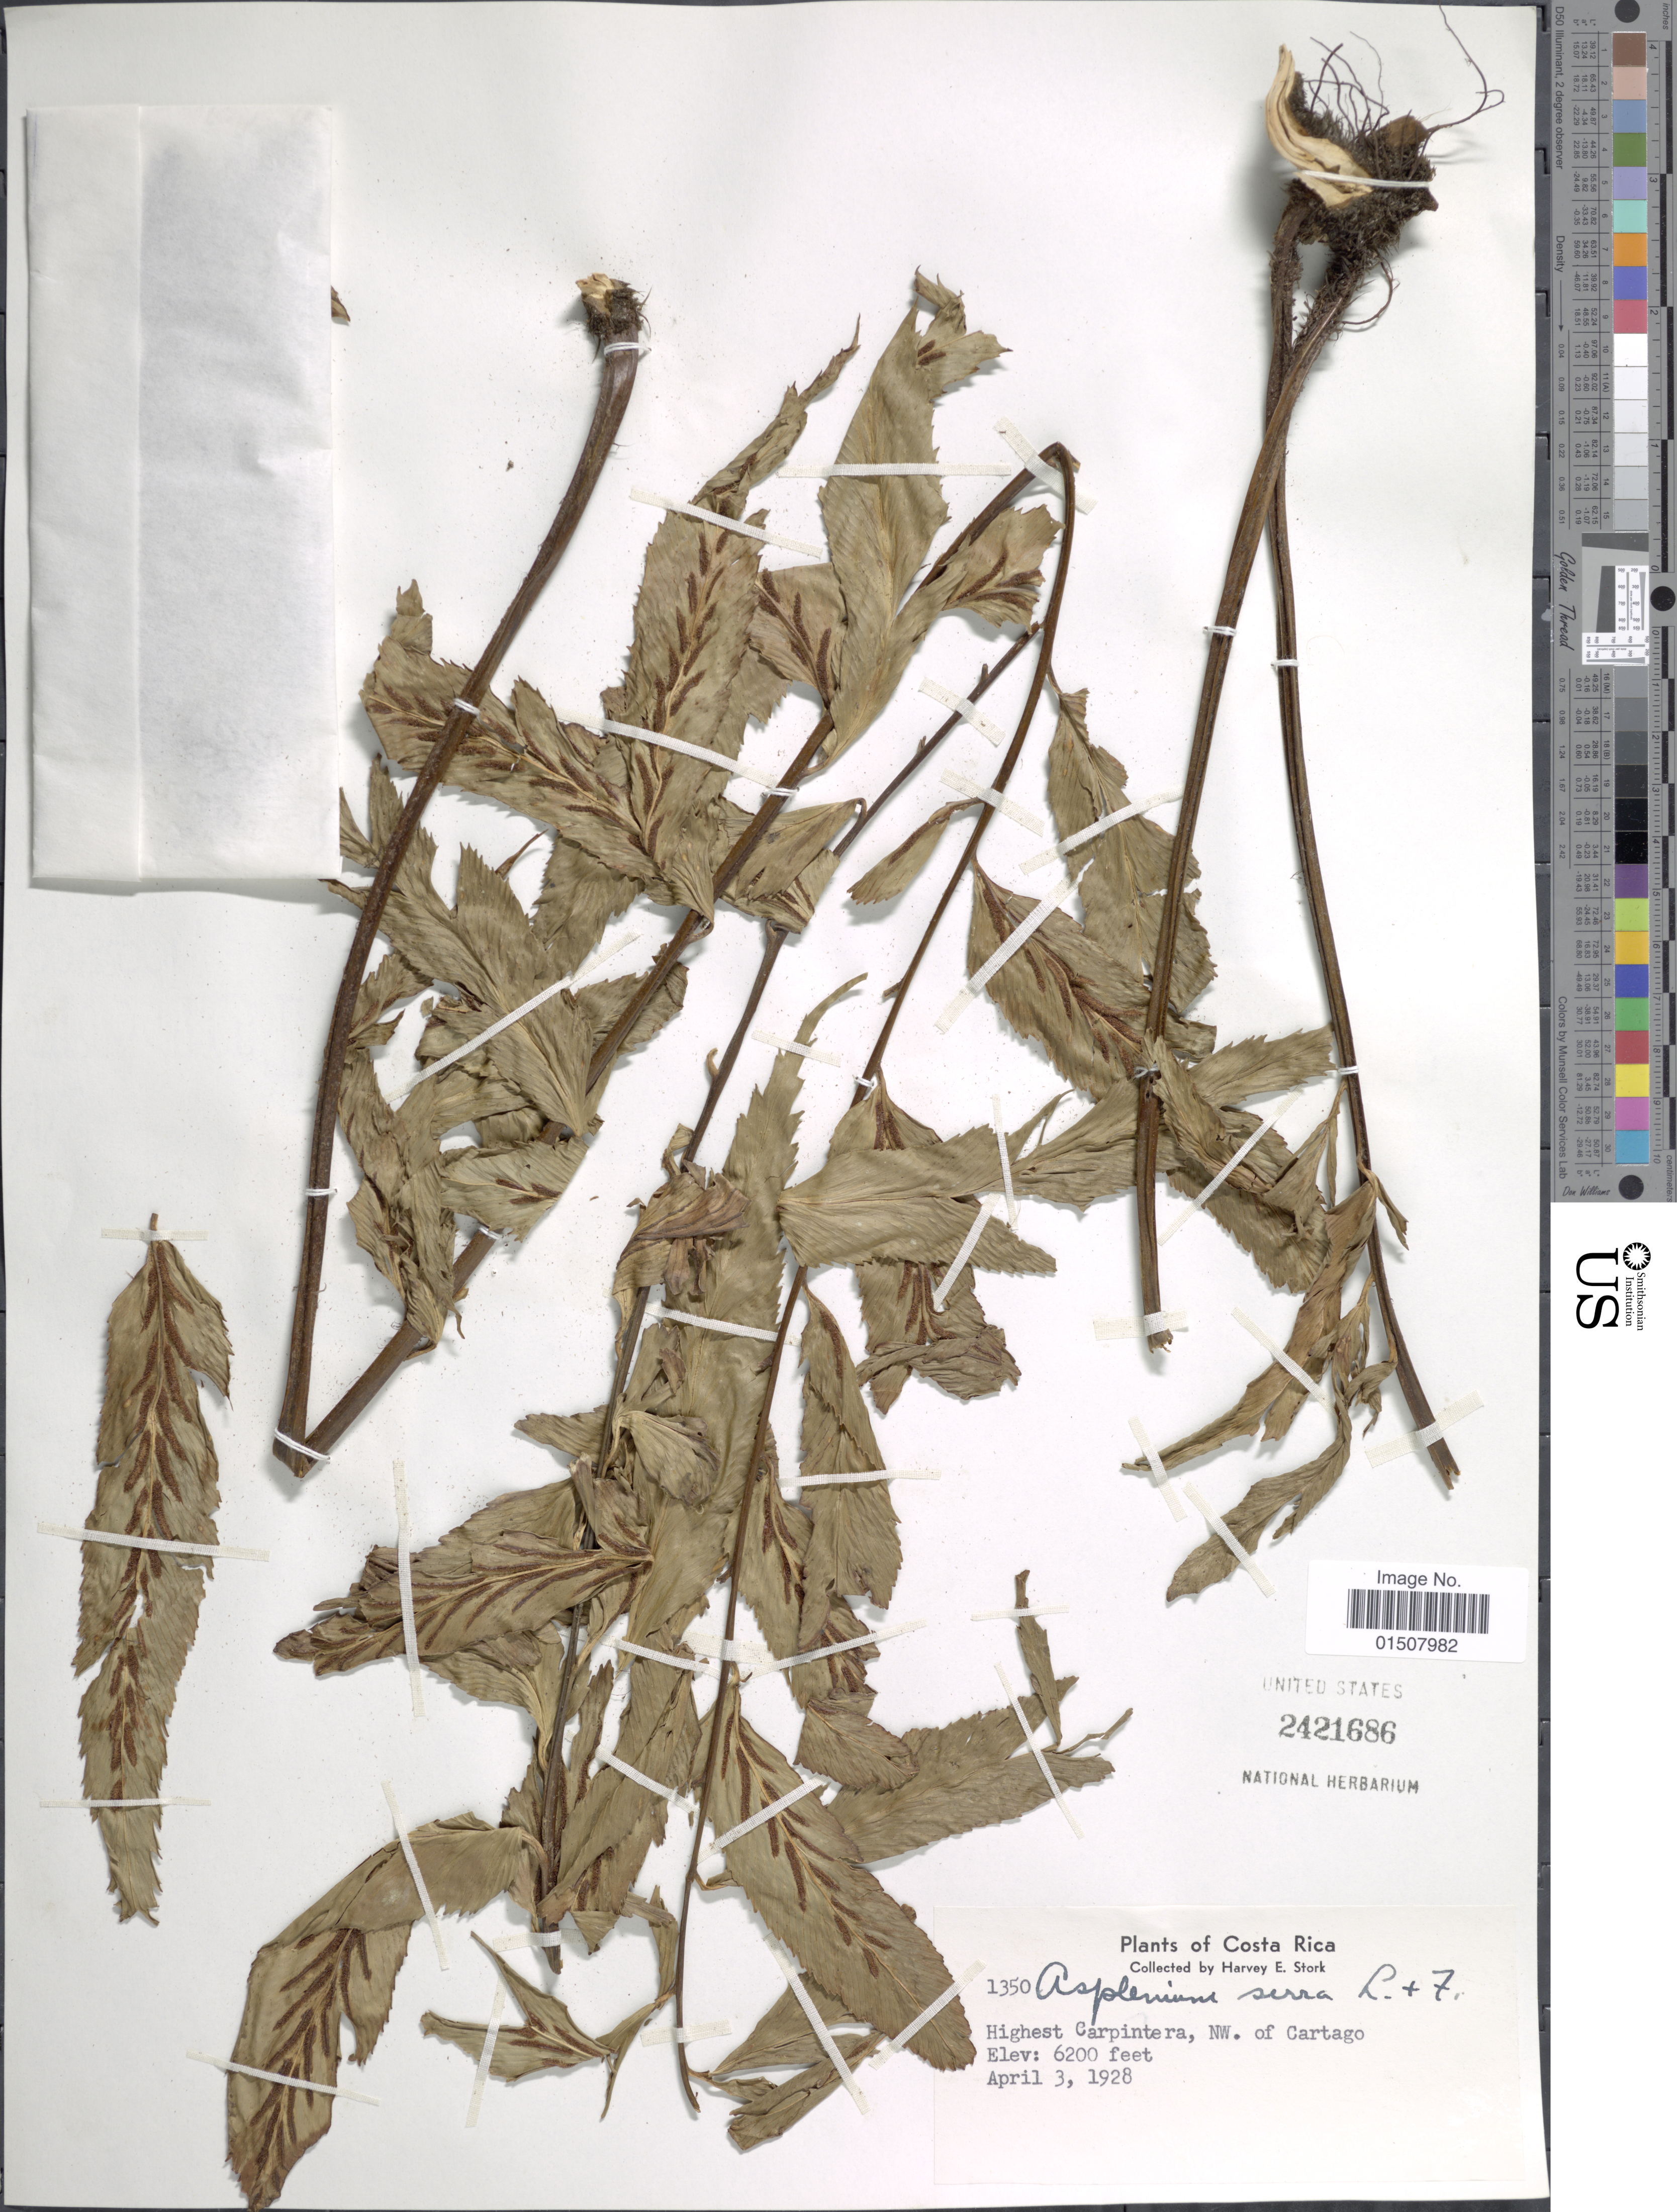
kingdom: Plantae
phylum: Tracheophyta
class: Polypodiopsida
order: Polypodiales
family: Aspleniaceae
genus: Asplenium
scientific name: Asplenium serra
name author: Langsd. & Fisch.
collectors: H. E. Stork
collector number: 1350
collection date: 1928-04-03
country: Costa Rica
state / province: Cartago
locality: Highest Carpintera, NW. Cartago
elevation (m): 1890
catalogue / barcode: US 2421686